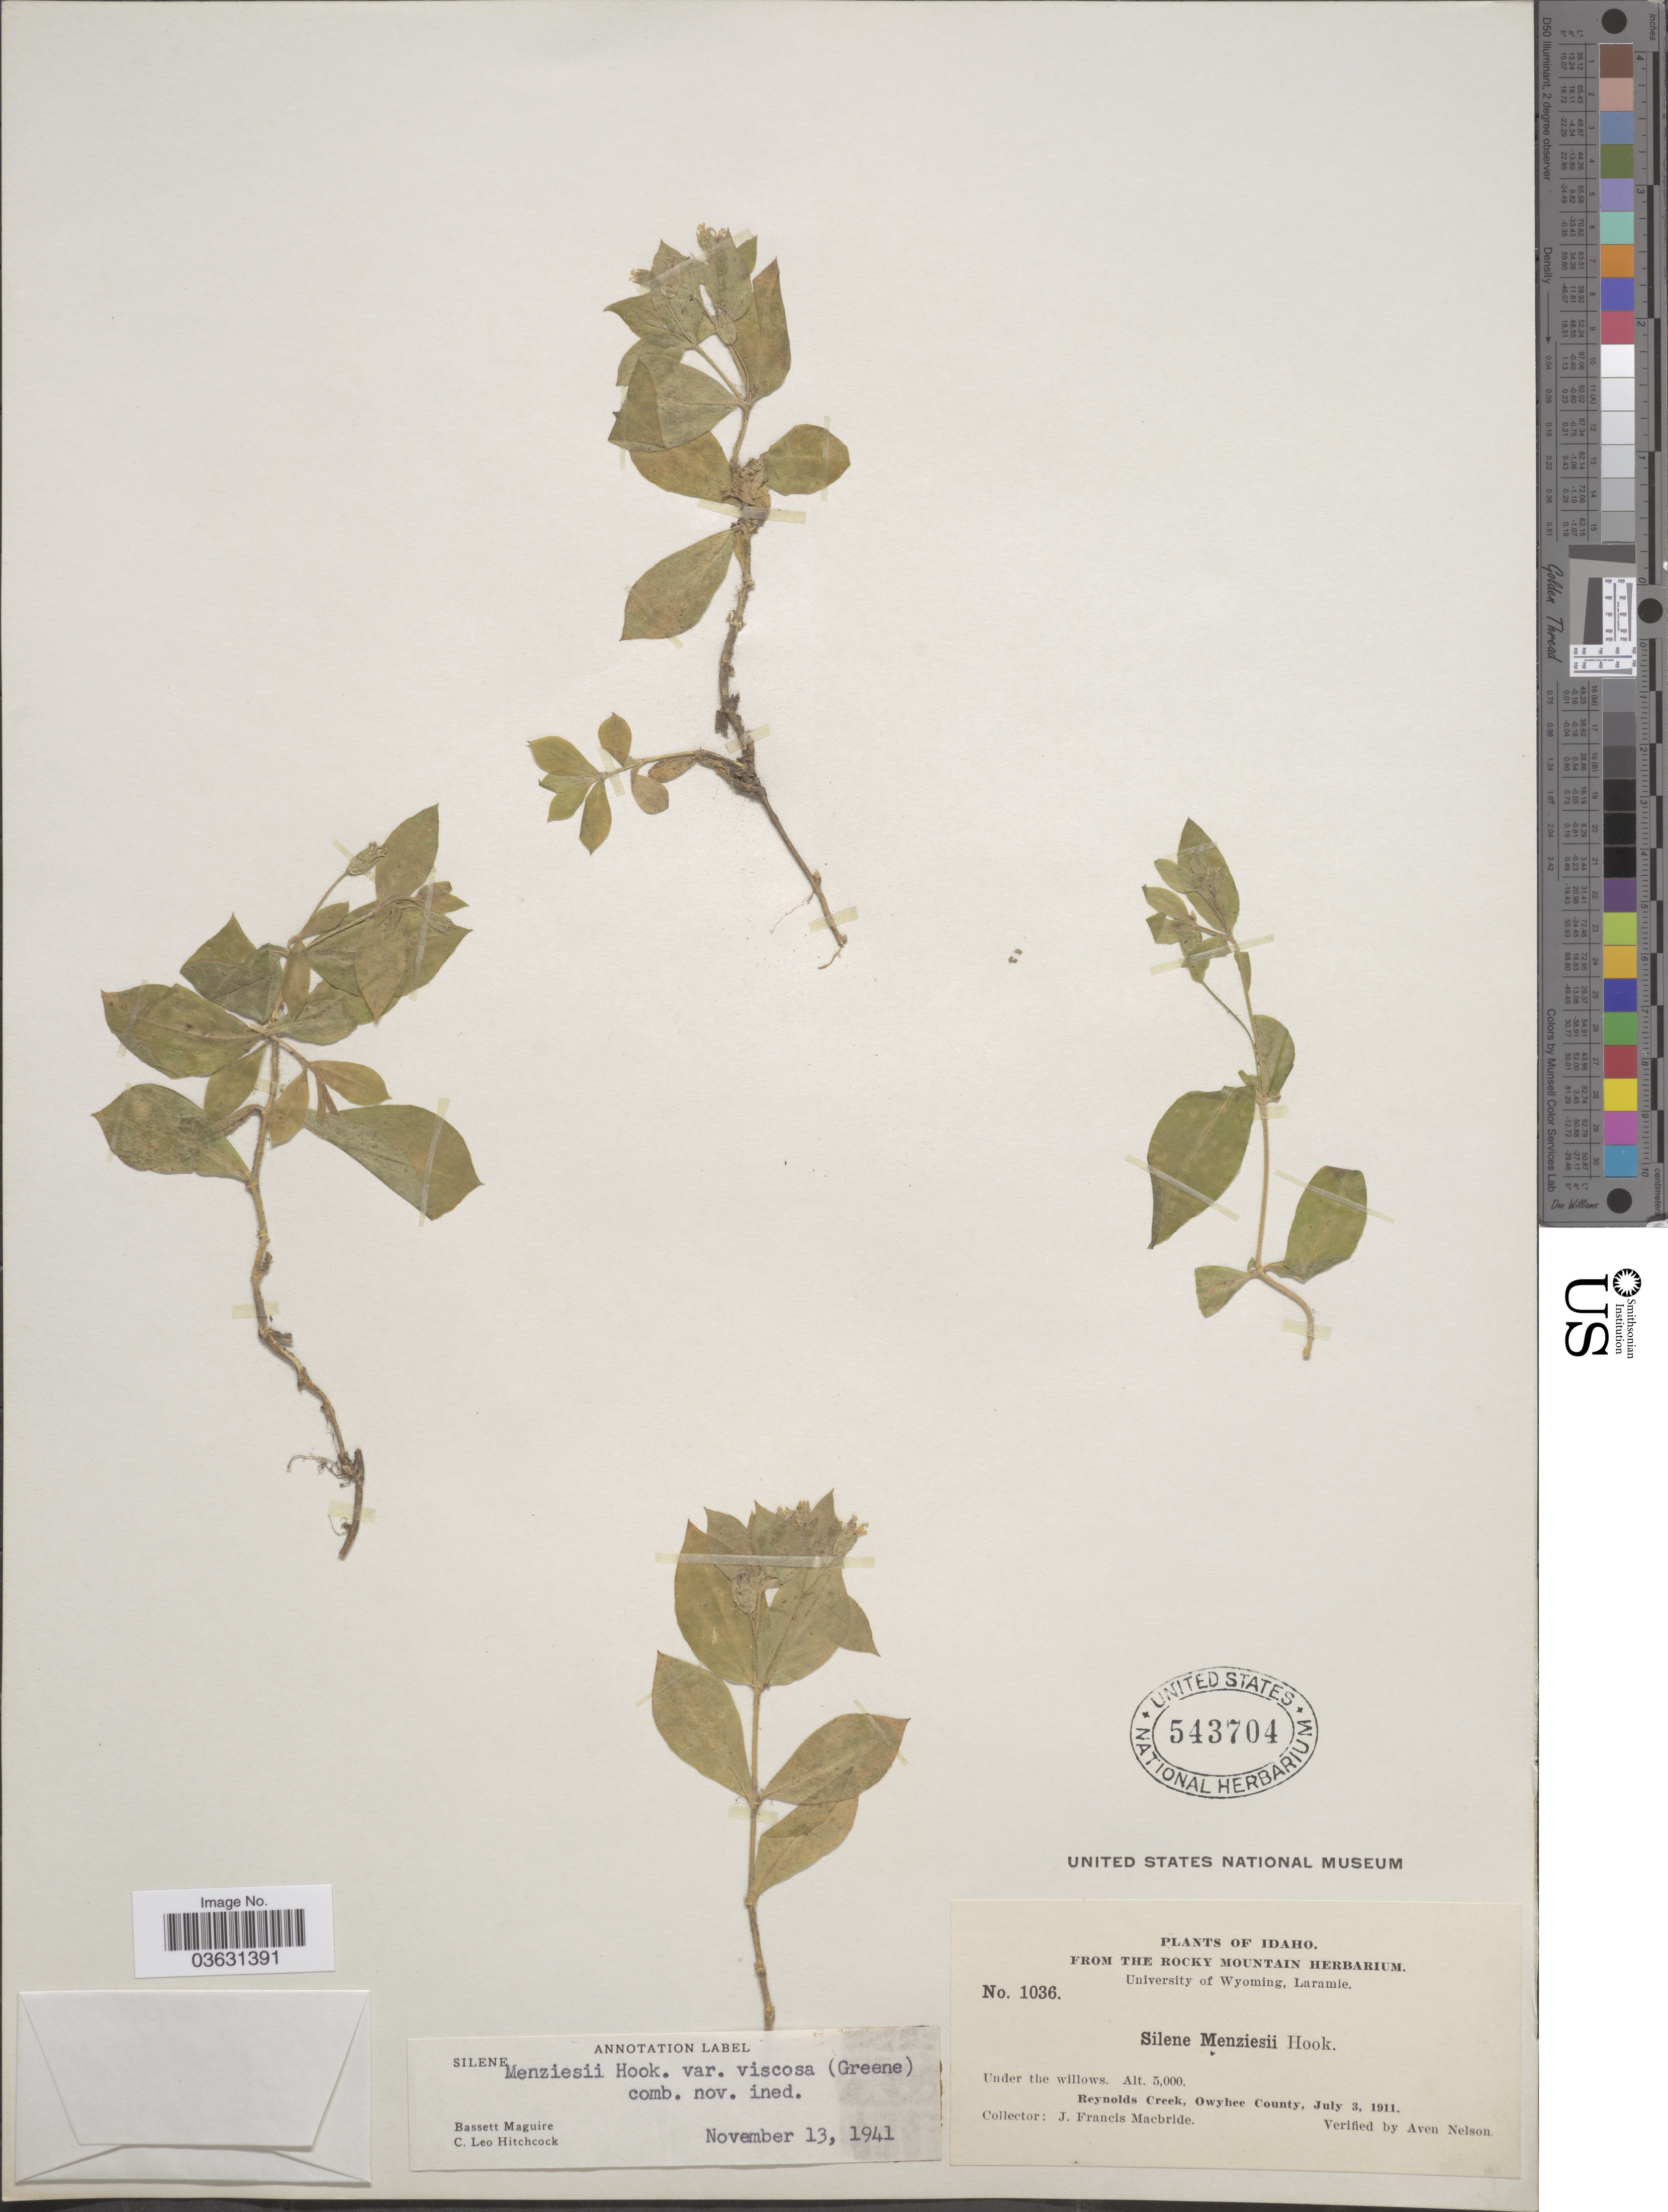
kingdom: Plantae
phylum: Tracheophyta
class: Magnoliopsida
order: Caryophyllales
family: Caryophyllaceae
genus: Silene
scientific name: Silene menziesii var. viscosa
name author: (Greene) C.L. Hitchc. & Maguire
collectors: J. F. Macbride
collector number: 1036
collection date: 1911-07-03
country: United States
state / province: Idaho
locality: Reynolds Creek, Owyhee County.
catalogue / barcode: US 543704